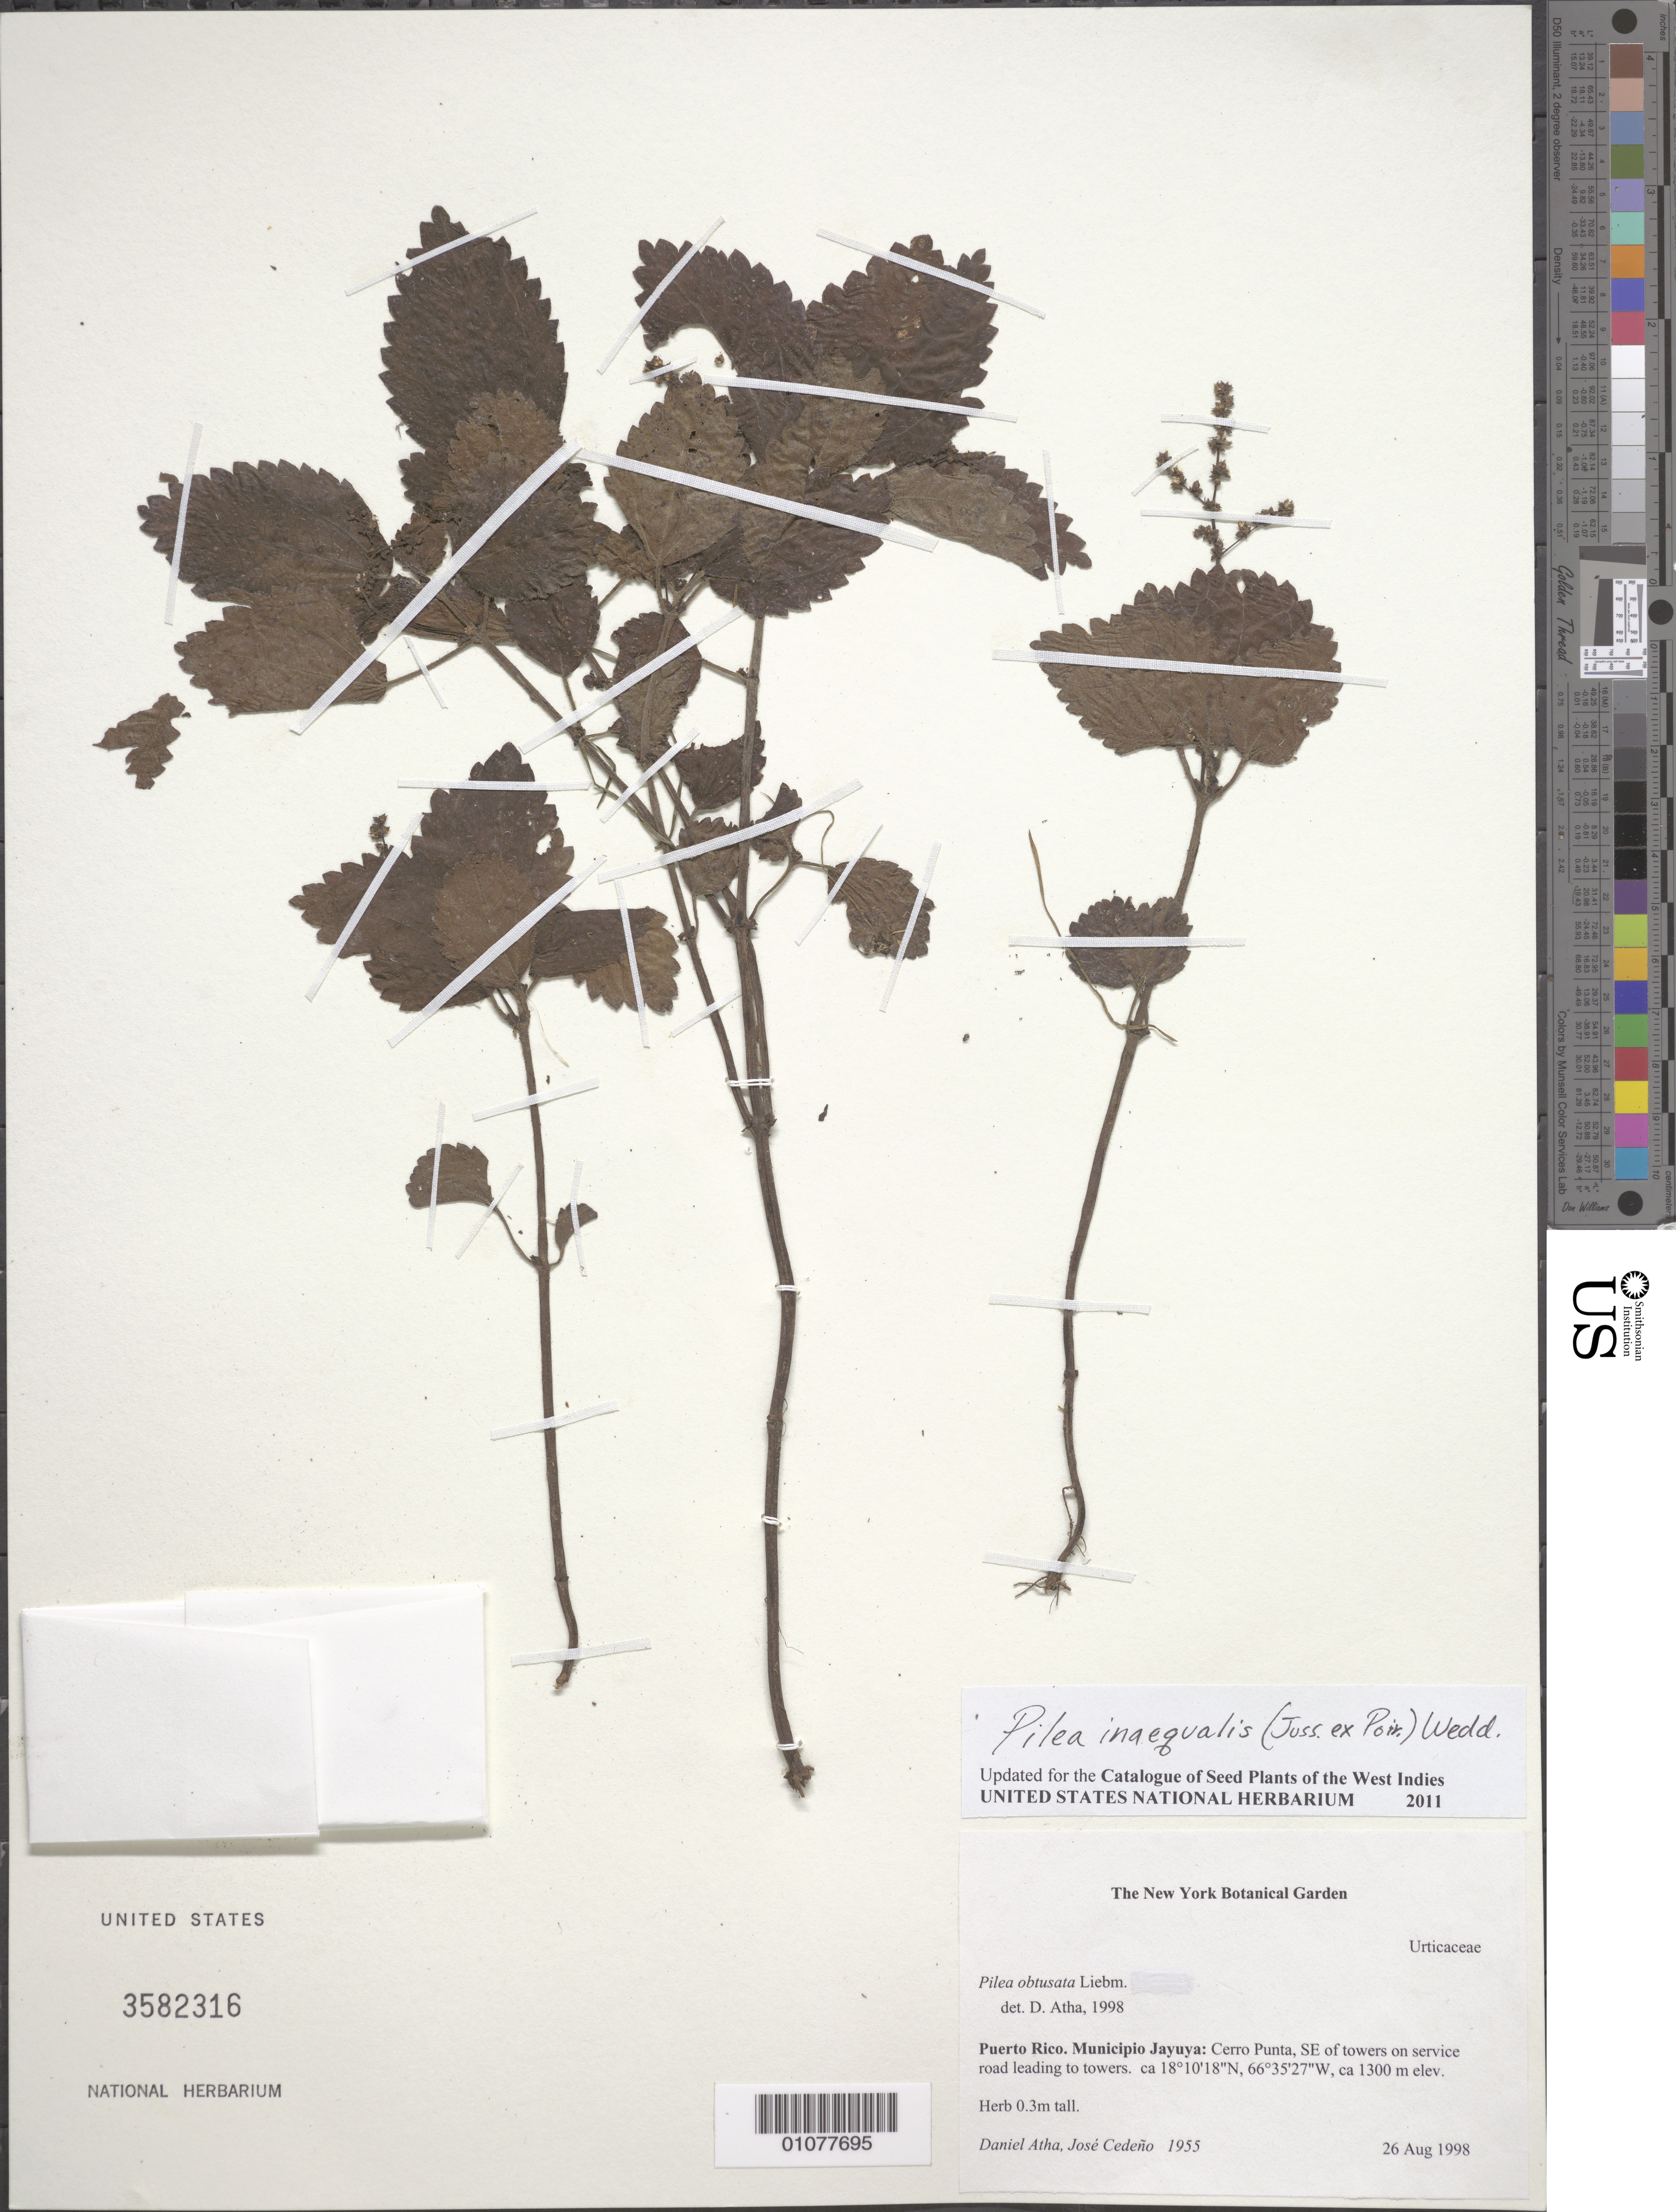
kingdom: Plantae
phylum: Tracheophyta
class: Magnoliopsida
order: Rosales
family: Urticaceae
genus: Pilea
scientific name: Pilea obtusata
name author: Liebm.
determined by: Atha, D.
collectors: D. Atha & J. A. Cedeño M.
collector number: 1955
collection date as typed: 26 Aug 1998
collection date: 1998-08-26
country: Puerto Rico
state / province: Jayuya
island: Puerto Rico I.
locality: Municipio Jayuya; Cerro Punta just N of towers.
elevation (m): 1300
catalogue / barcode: US 3582316